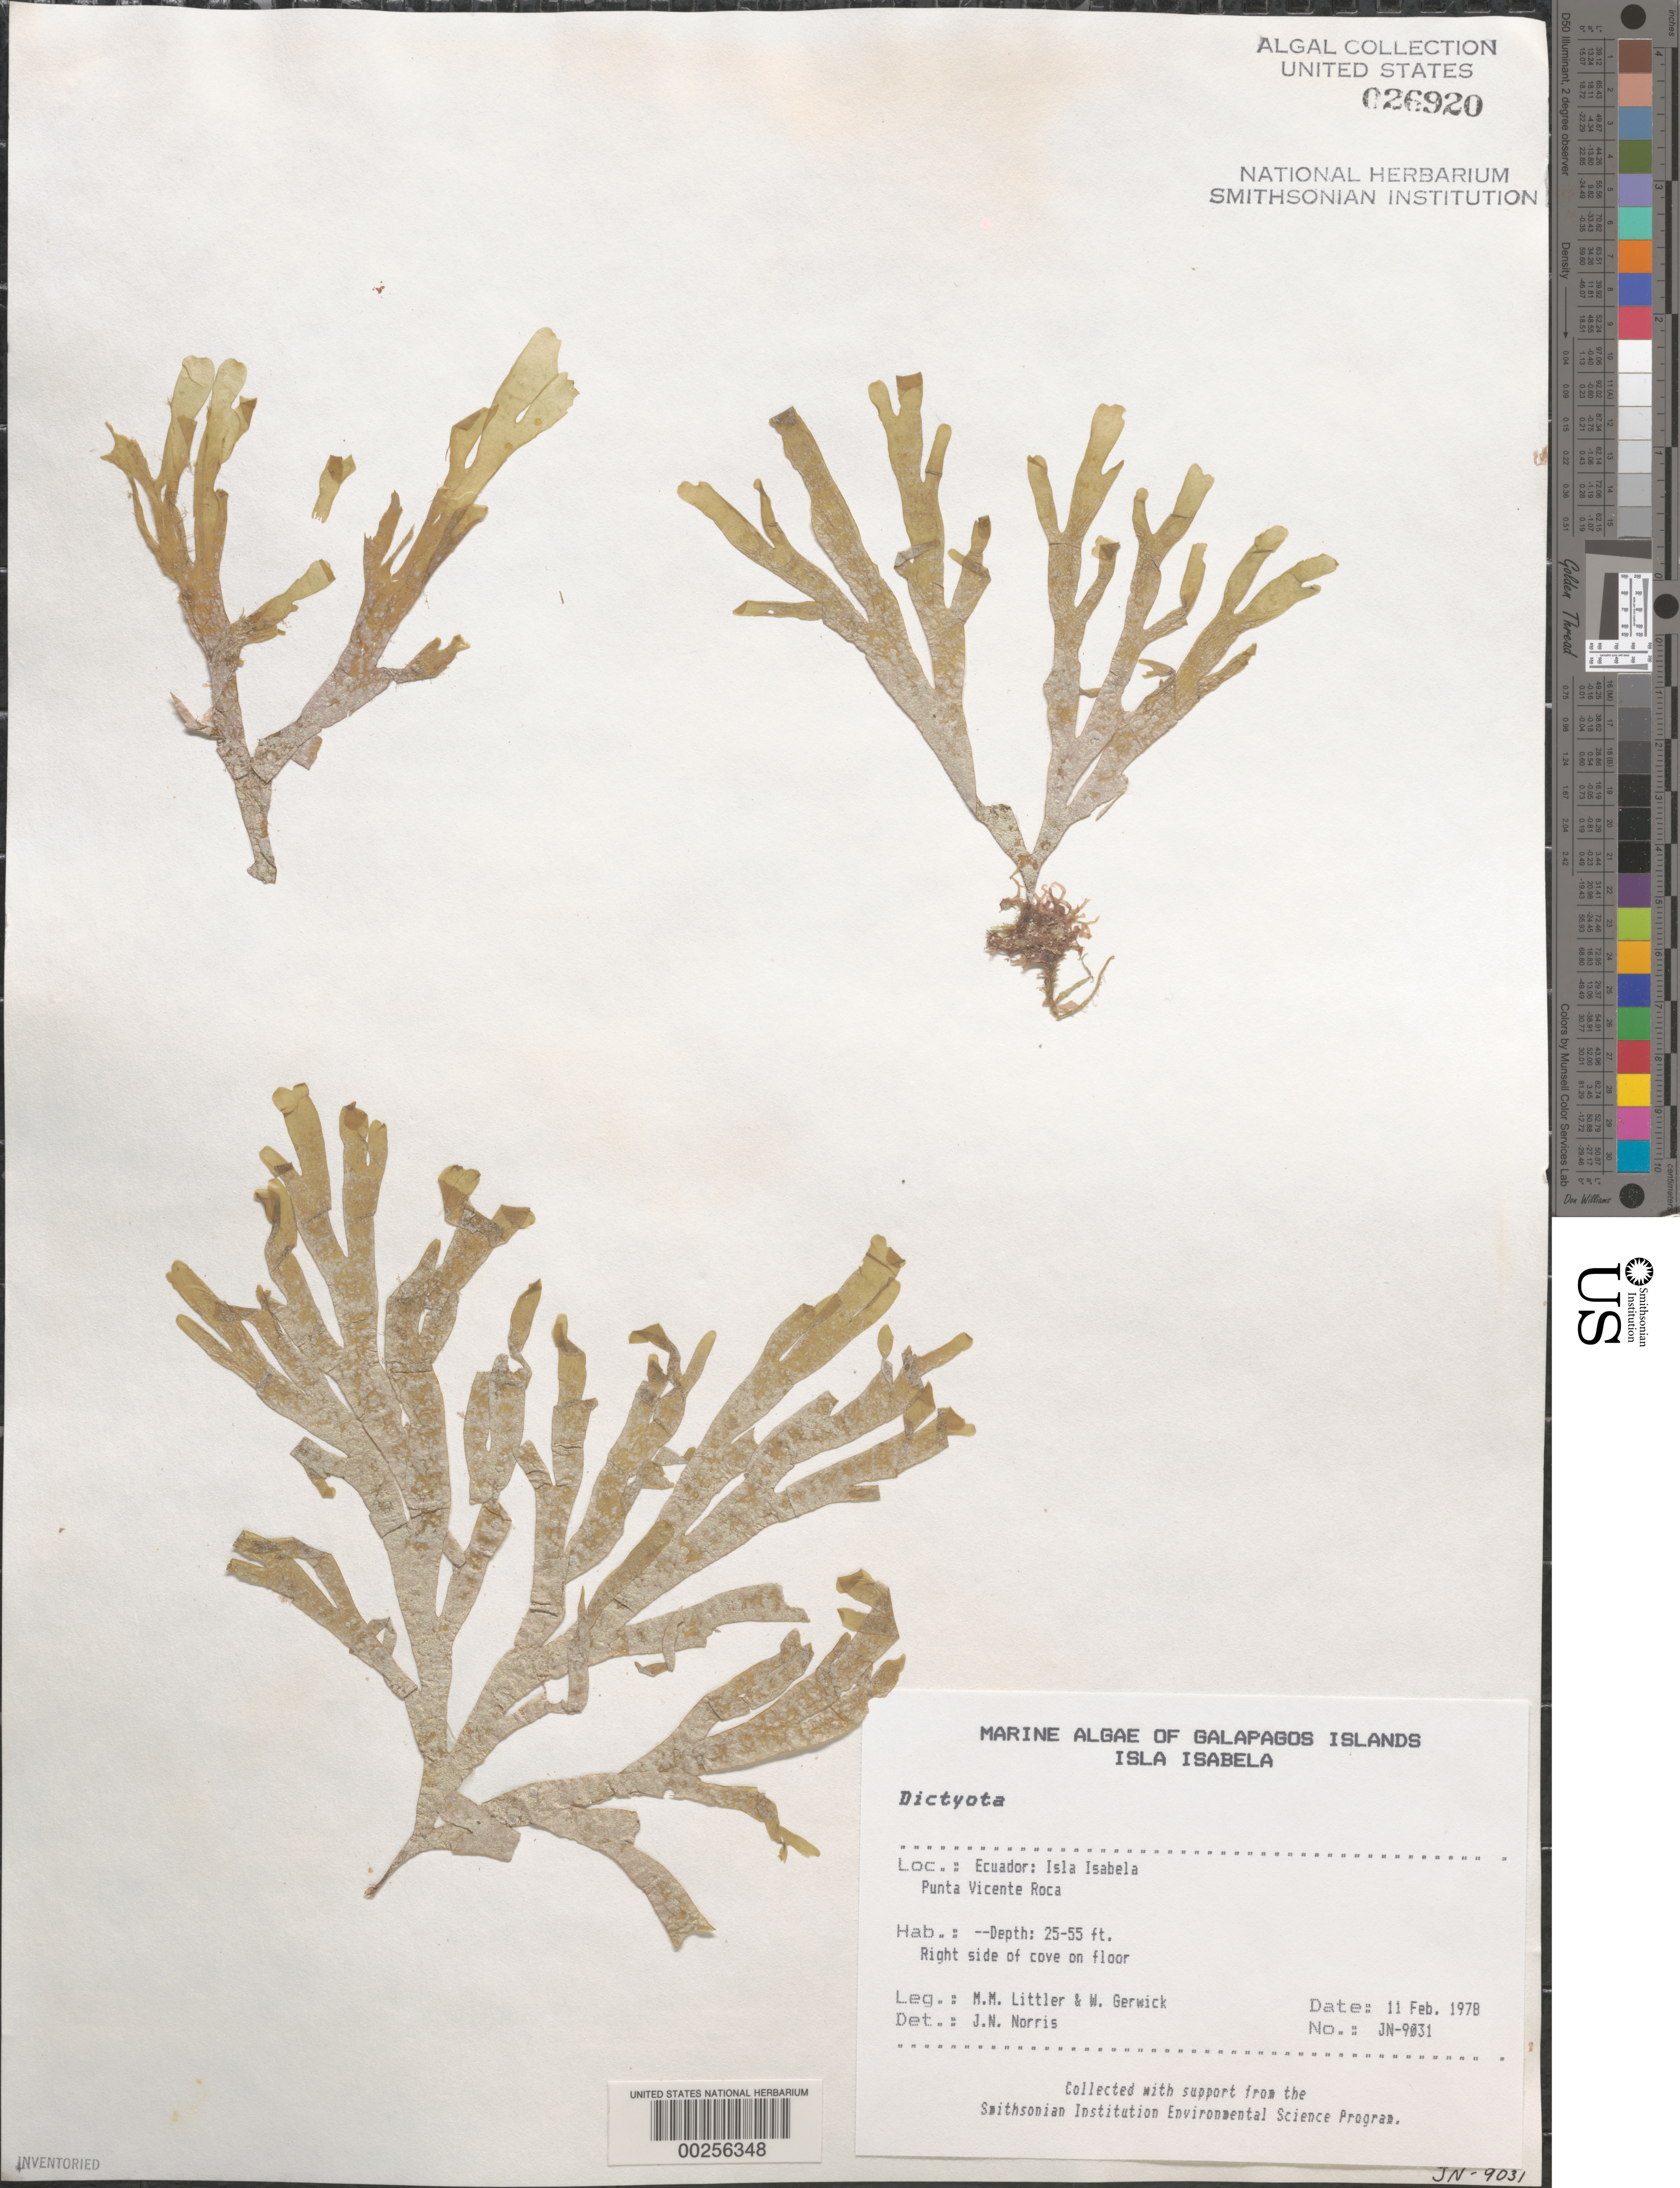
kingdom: Chromista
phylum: Ochrophyta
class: Phaeophyceae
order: Dictyotales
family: Dictyotaceae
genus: Dictyota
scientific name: Dictyota sp.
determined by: Norris, James N.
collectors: M. M. Littler & W. Gerwick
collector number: Jn-9031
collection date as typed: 11 Feb 1978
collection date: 1978-02-11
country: Ecuador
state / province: Colón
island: Isabela [Albemarle]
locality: Punta Vicente Roca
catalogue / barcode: US 26920